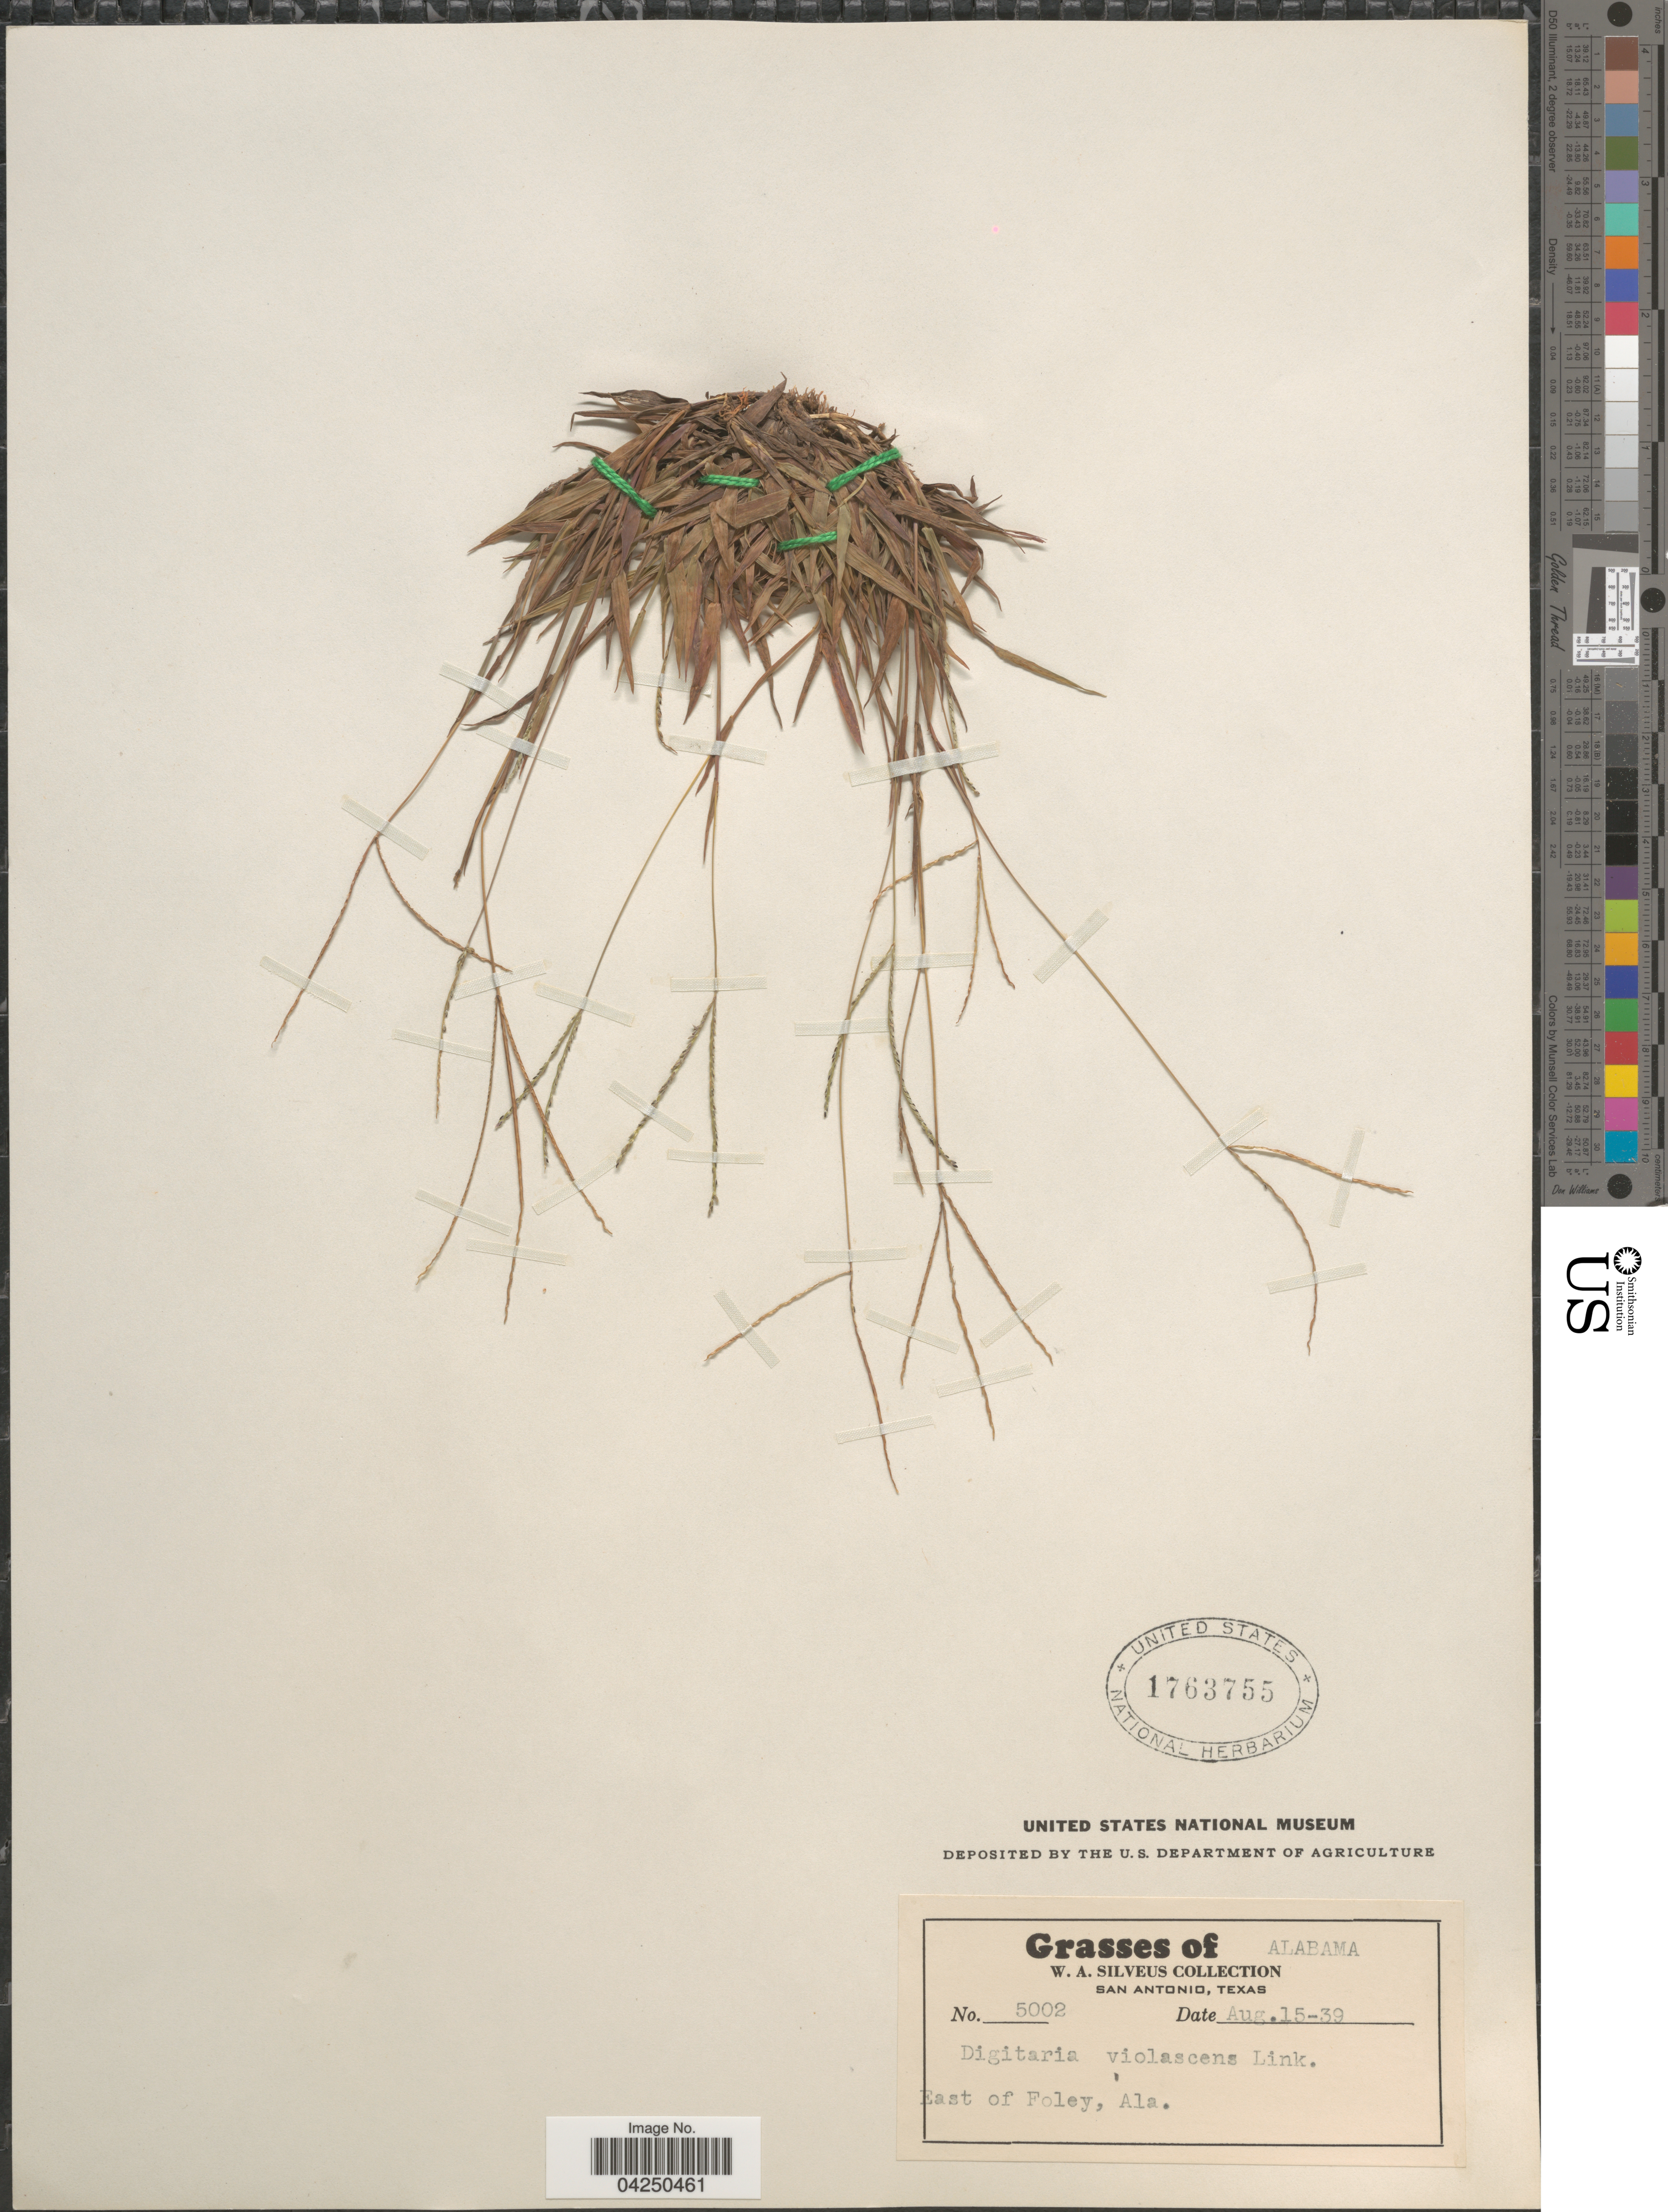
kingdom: Plantae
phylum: Tracheophyta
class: Liliopsida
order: Poales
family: Poaceae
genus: Digitaria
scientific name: Digitaria violascens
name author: Link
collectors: W. Silveus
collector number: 5002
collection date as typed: Transcribed d/m/y: 15/8/39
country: United States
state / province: Alabama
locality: East of Foley.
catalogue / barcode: US 1763755